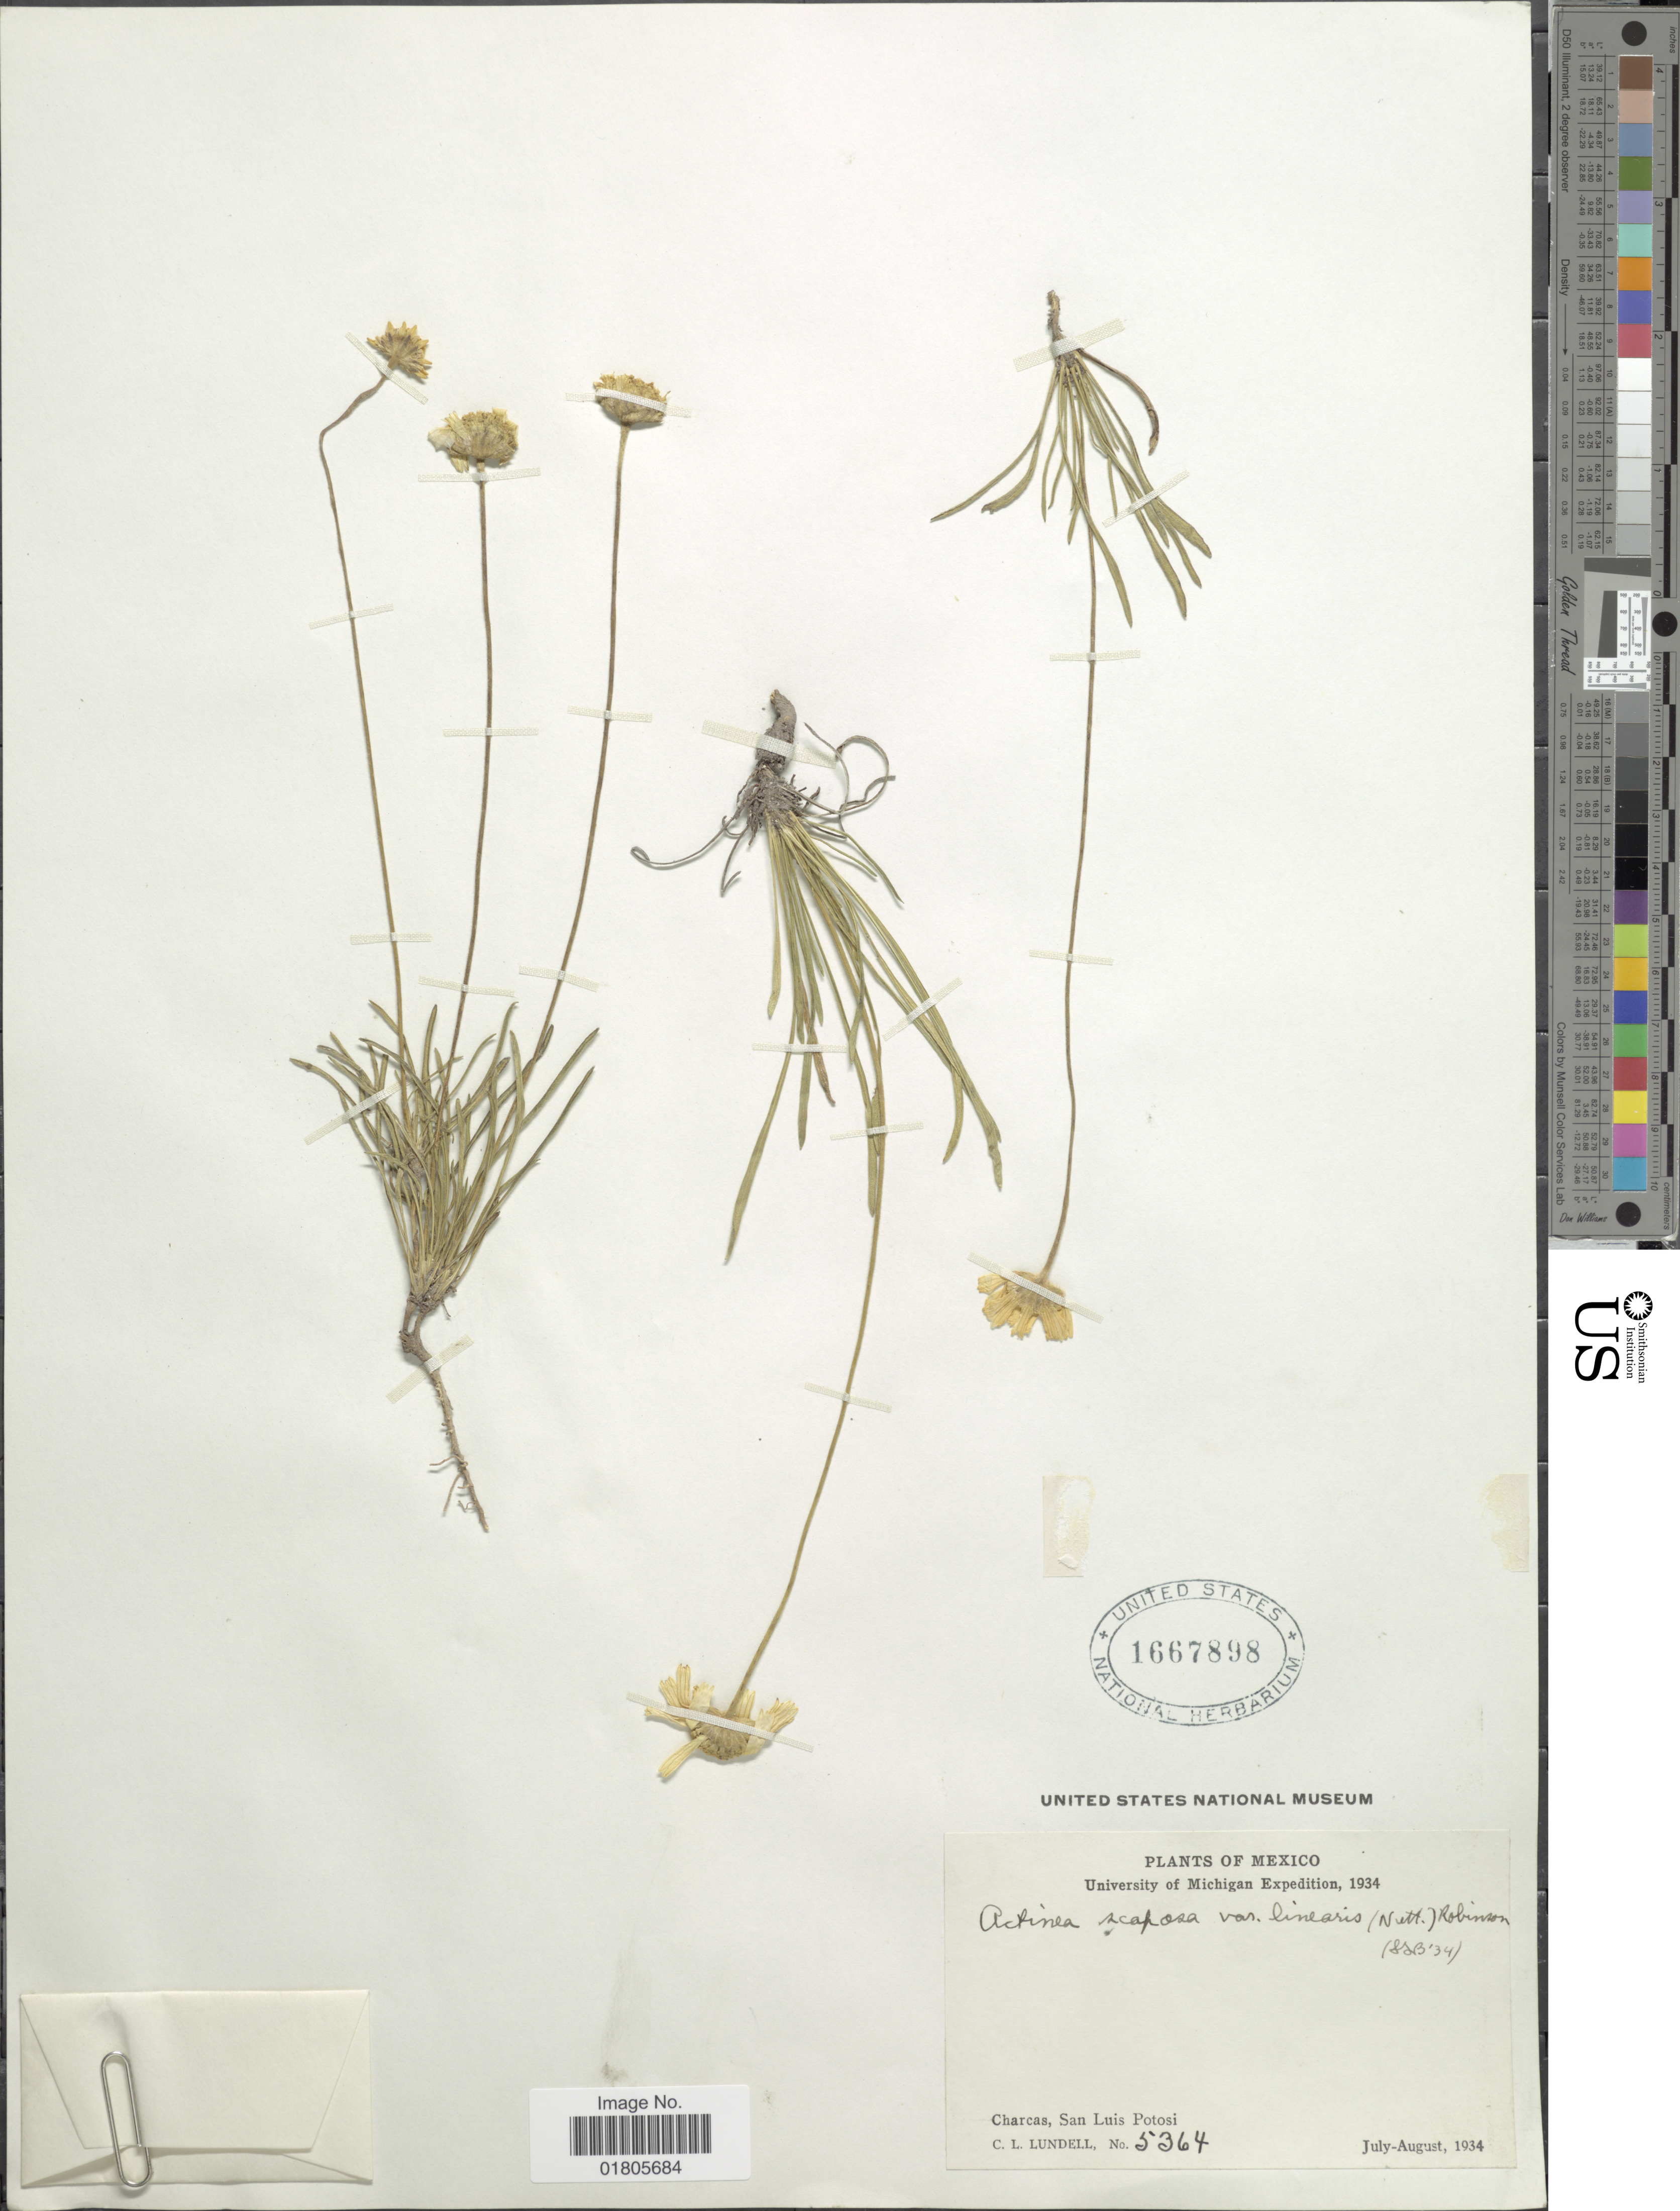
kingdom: Plantae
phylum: Tracheophyta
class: Magnoliopsida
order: Asterales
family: Asteraceae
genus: Actinea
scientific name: Actinea scaposa var. linearis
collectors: C. L. Lundell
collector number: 5364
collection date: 1934-07/1934-08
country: Mexico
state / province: San Luis Potosí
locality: Charcas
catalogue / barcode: US 1667898